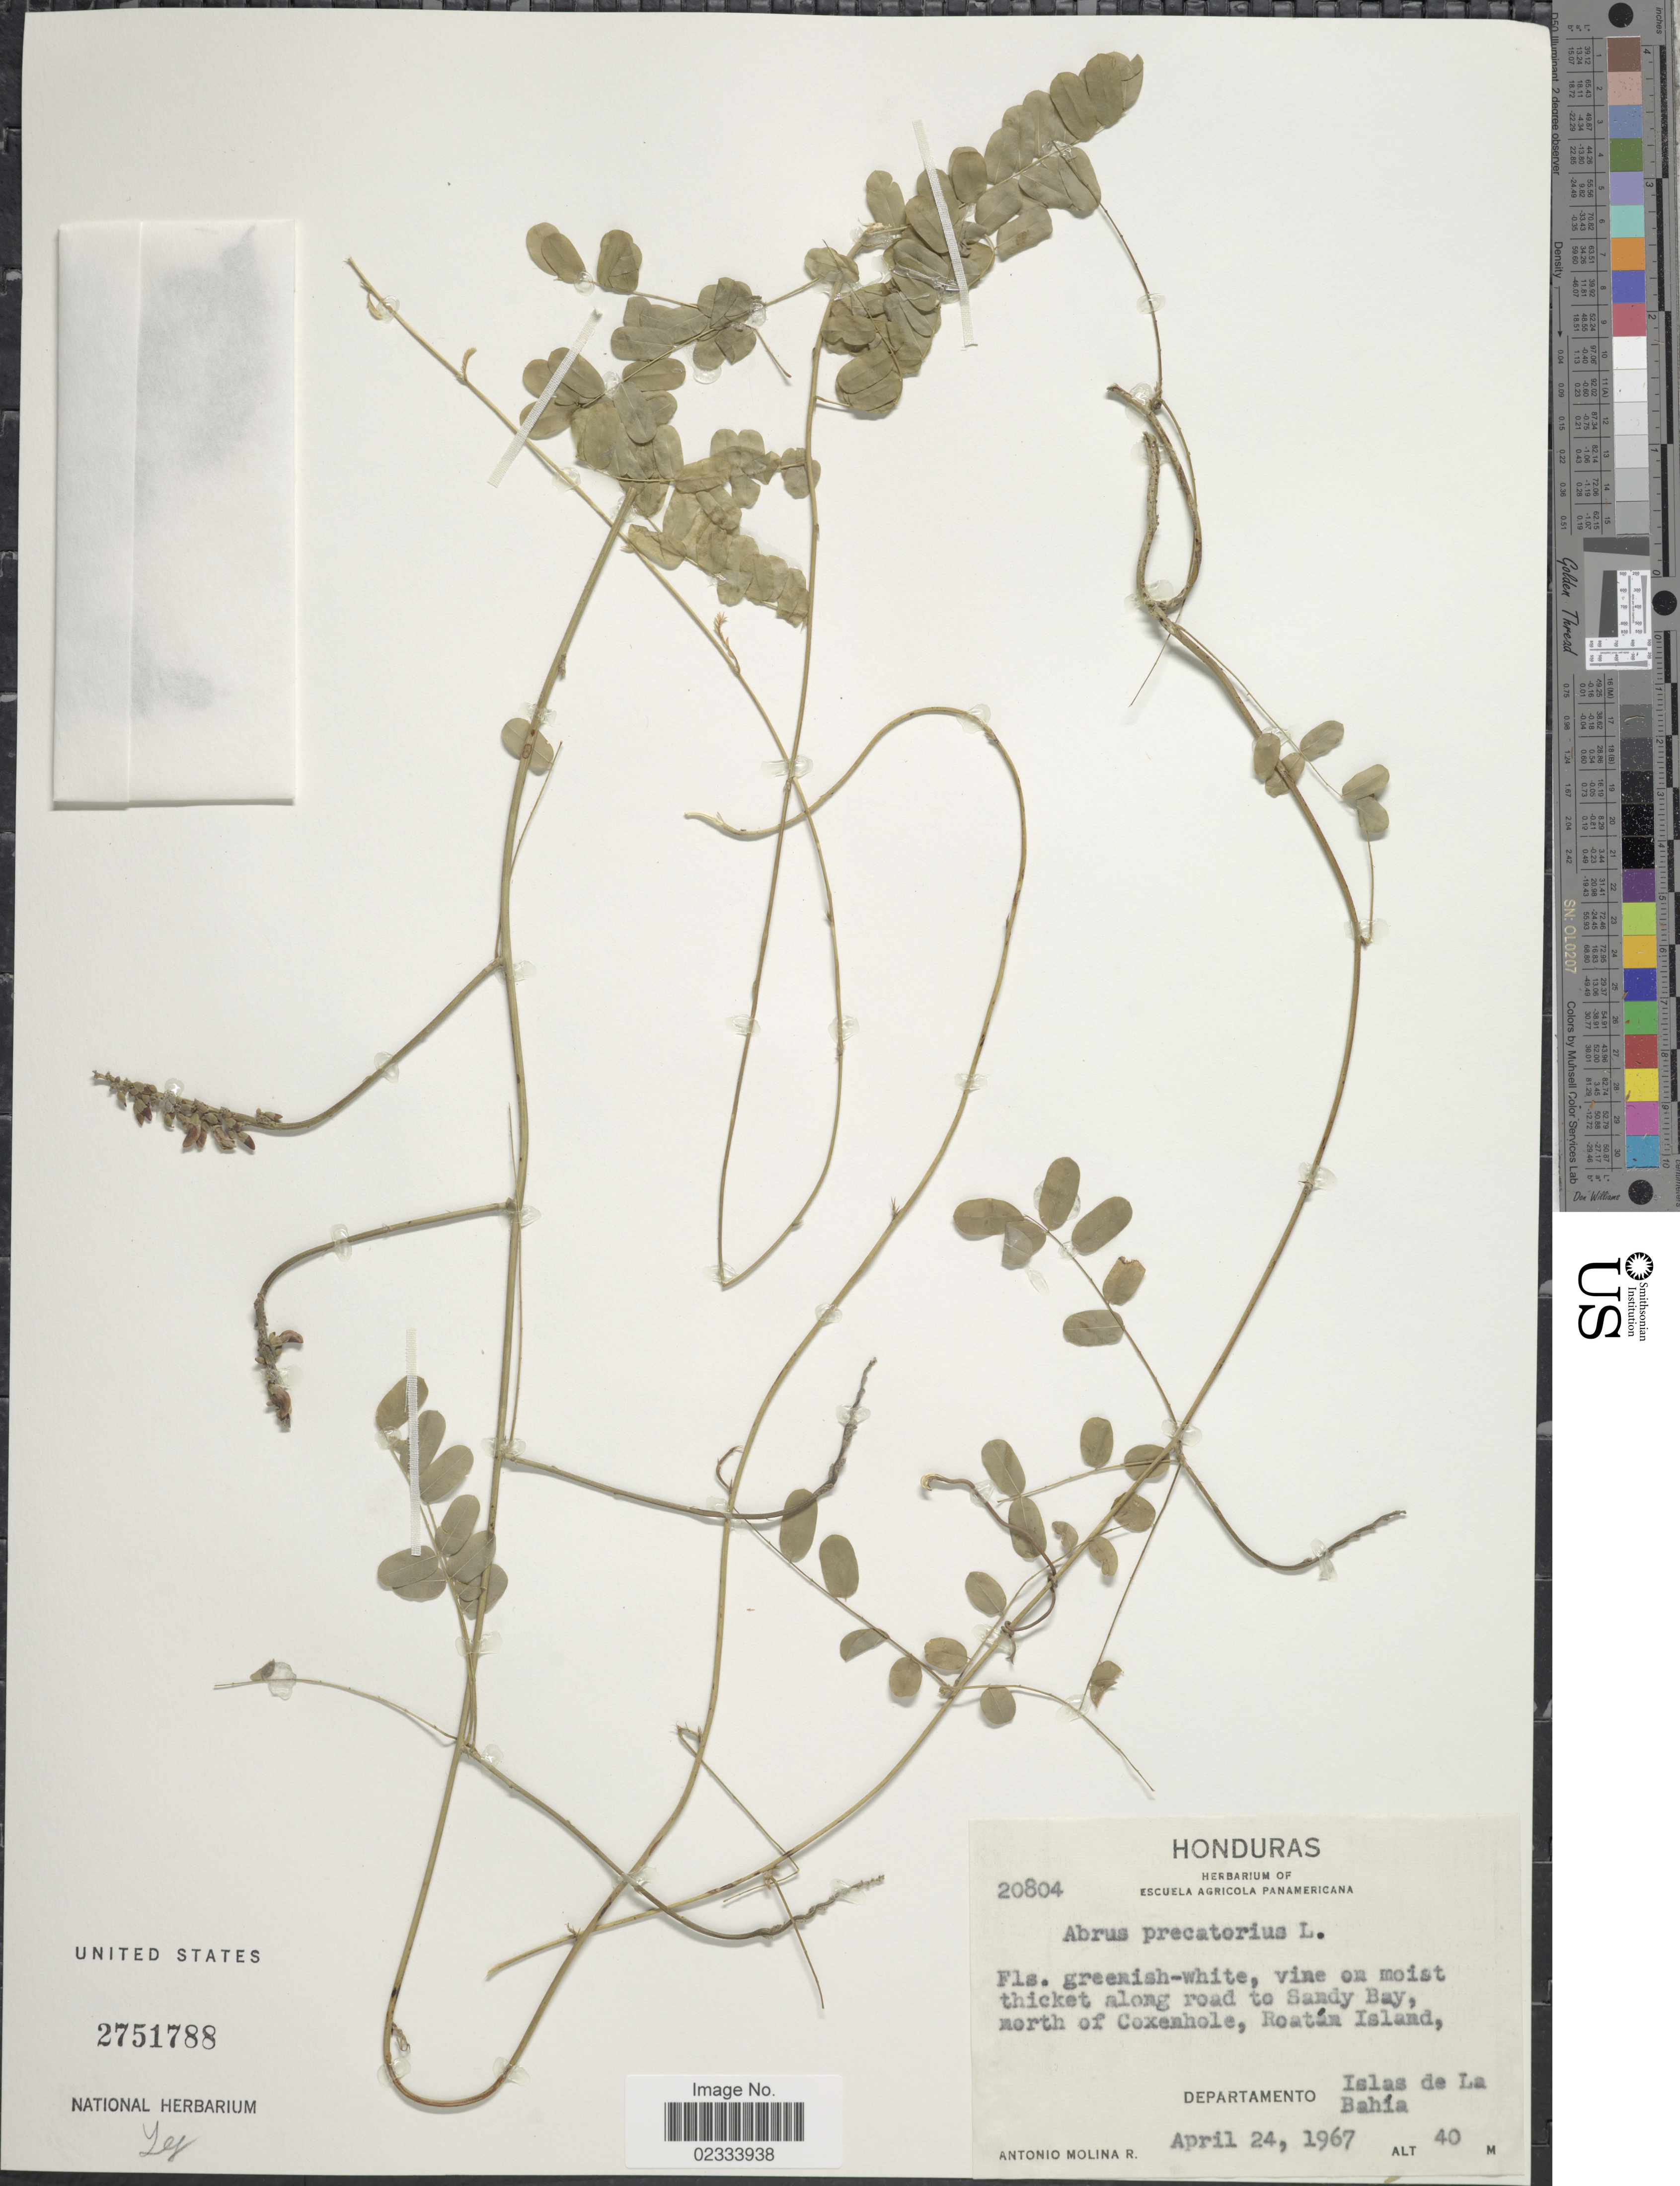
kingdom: Plantae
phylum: Tracheophyta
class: Magnoliopsida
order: Fabales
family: Fabaceae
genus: Abrus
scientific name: Abrus precatorius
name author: L.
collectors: A. Molina R.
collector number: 20804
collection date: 1967-04-24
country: Honduras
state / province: Islas de la Bahía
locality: Vine on moist thicket along road to Sandy Bay, north of Coxenhole, Roatan Island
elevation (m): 40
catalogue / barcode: US 2751788